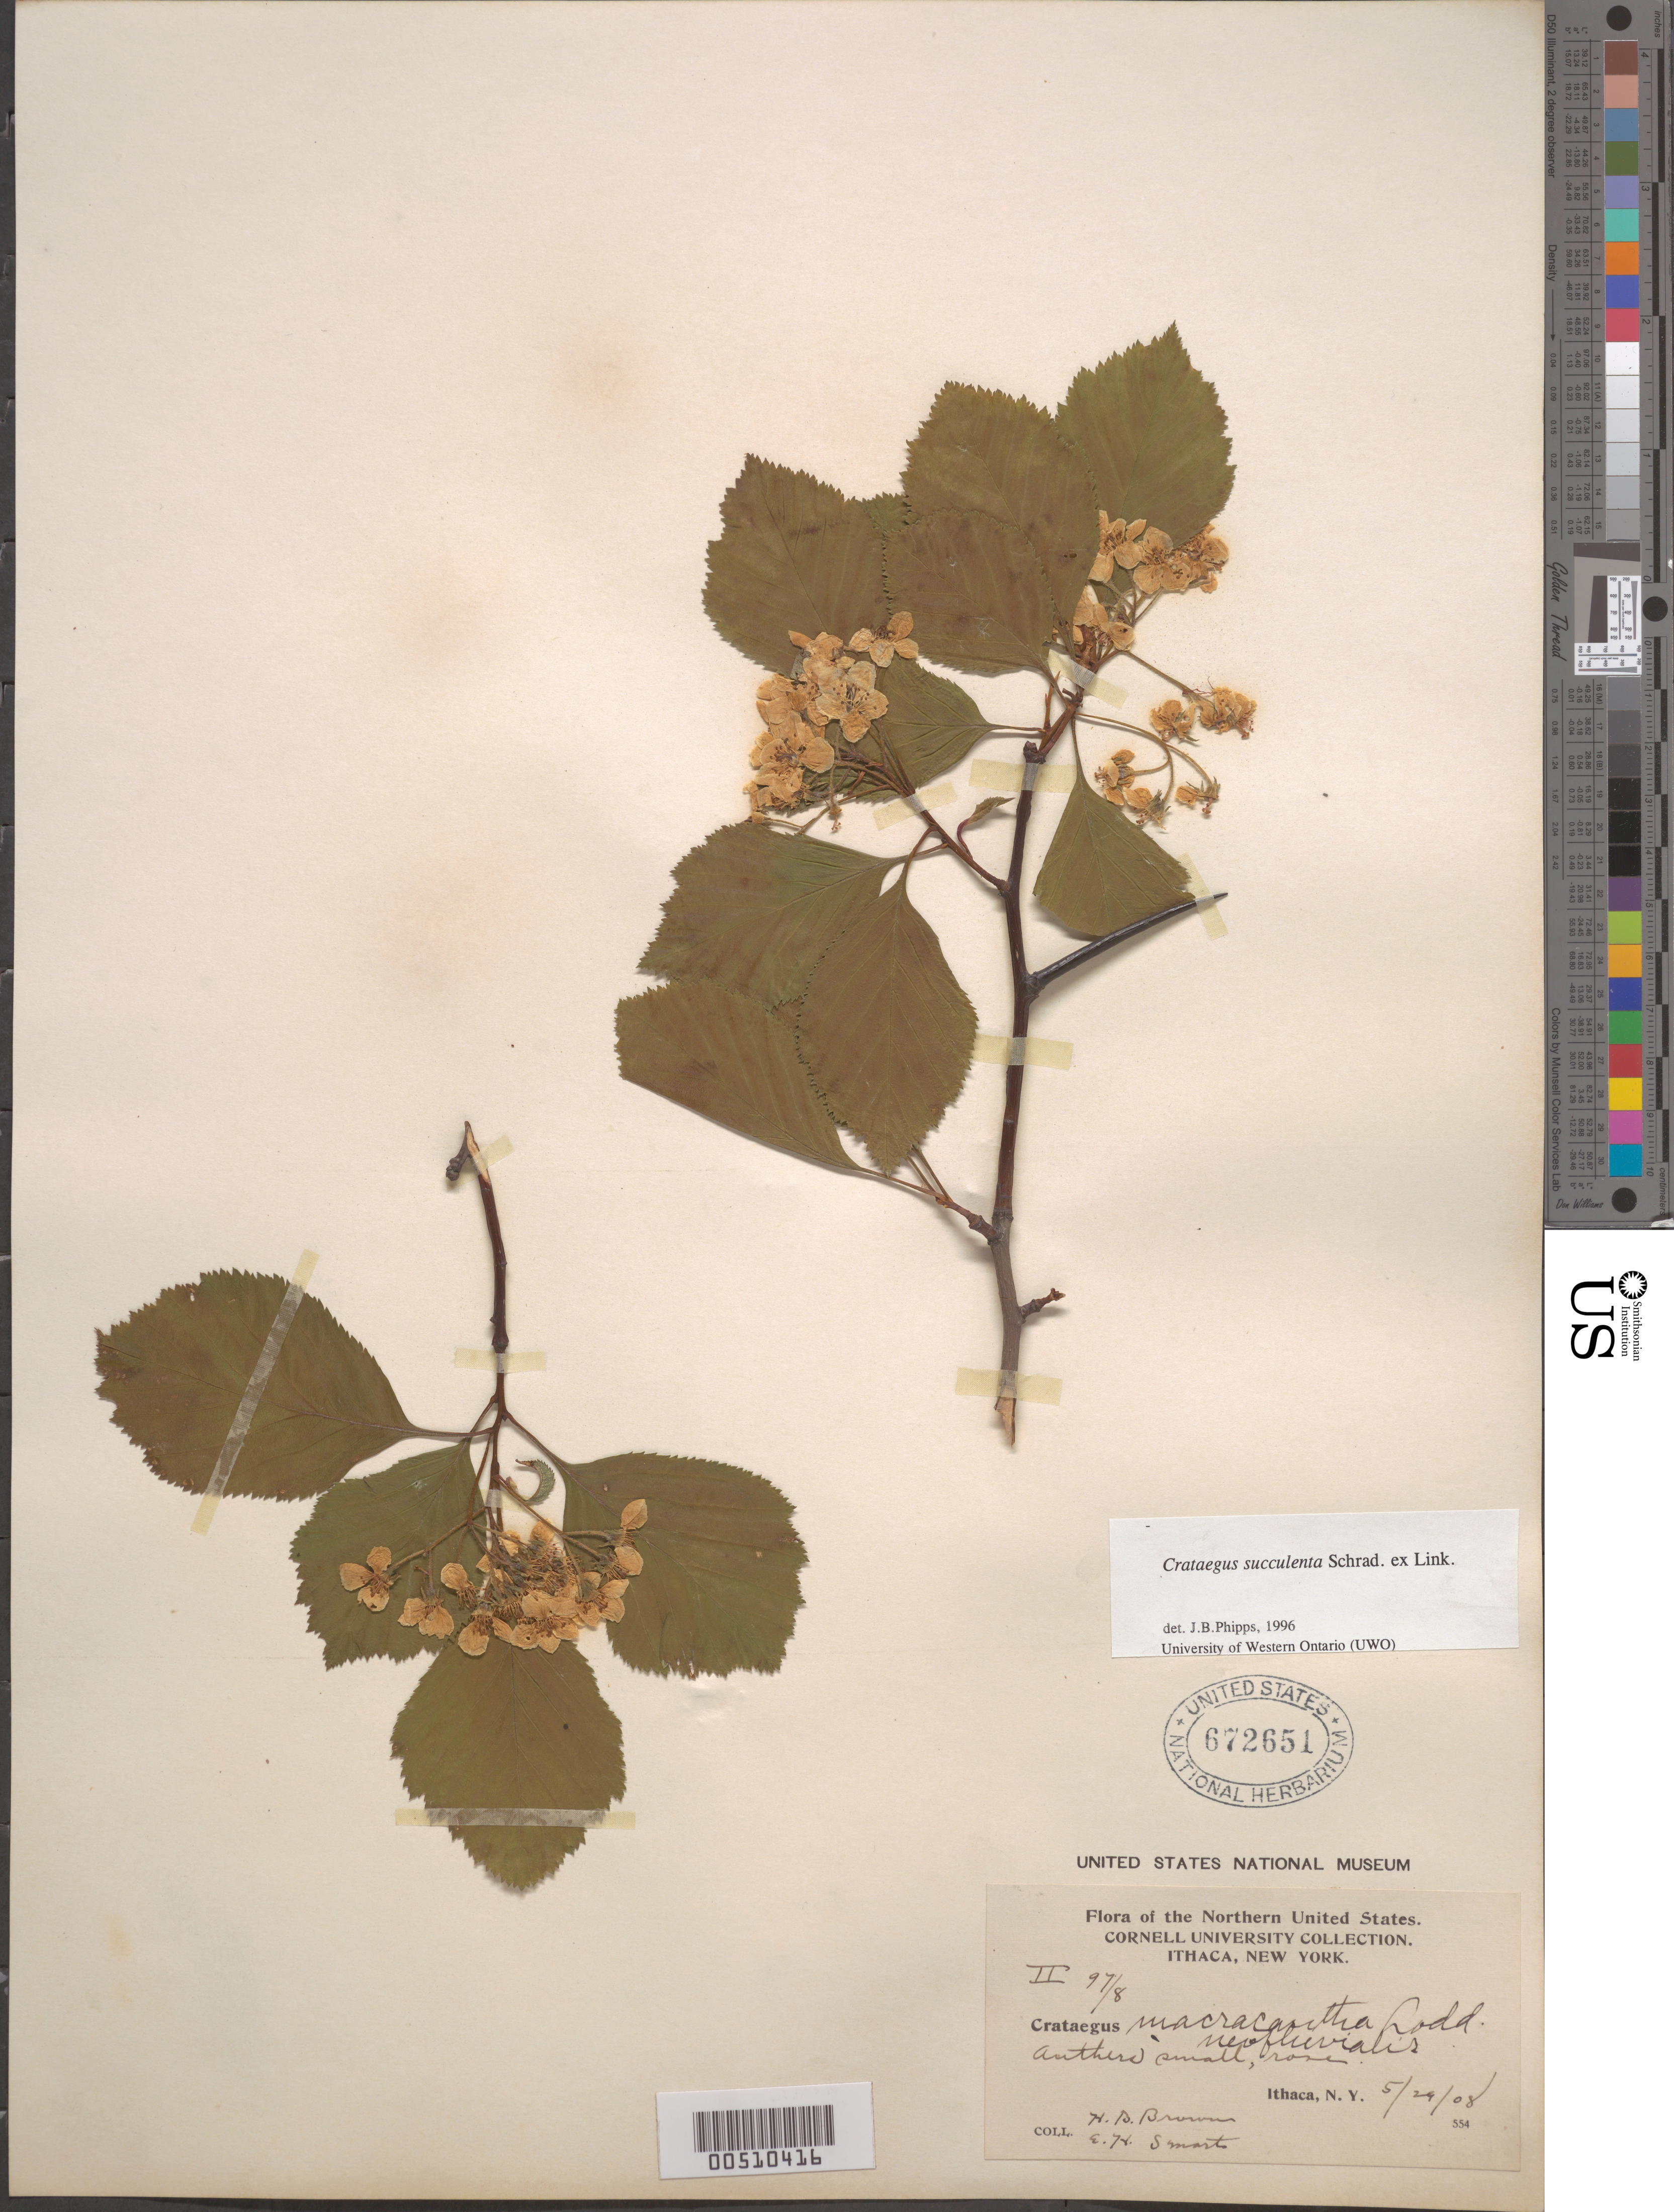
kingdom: Plantae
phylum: Tracheophyta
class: Magnoliopsida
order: Rosales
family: Rosaceae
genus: Crataegus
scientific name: Crataegus succulenta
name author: Schrad. ex Link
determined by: Phipps, James B., (UWO), University of Western Ontario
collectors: H. B. Brown & E. Smart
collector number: II 97/8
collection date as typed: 29 May 1908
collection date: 1908-05-29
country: United States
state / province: New York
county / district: Tompkins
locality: Ithaca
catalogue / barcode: US 672651